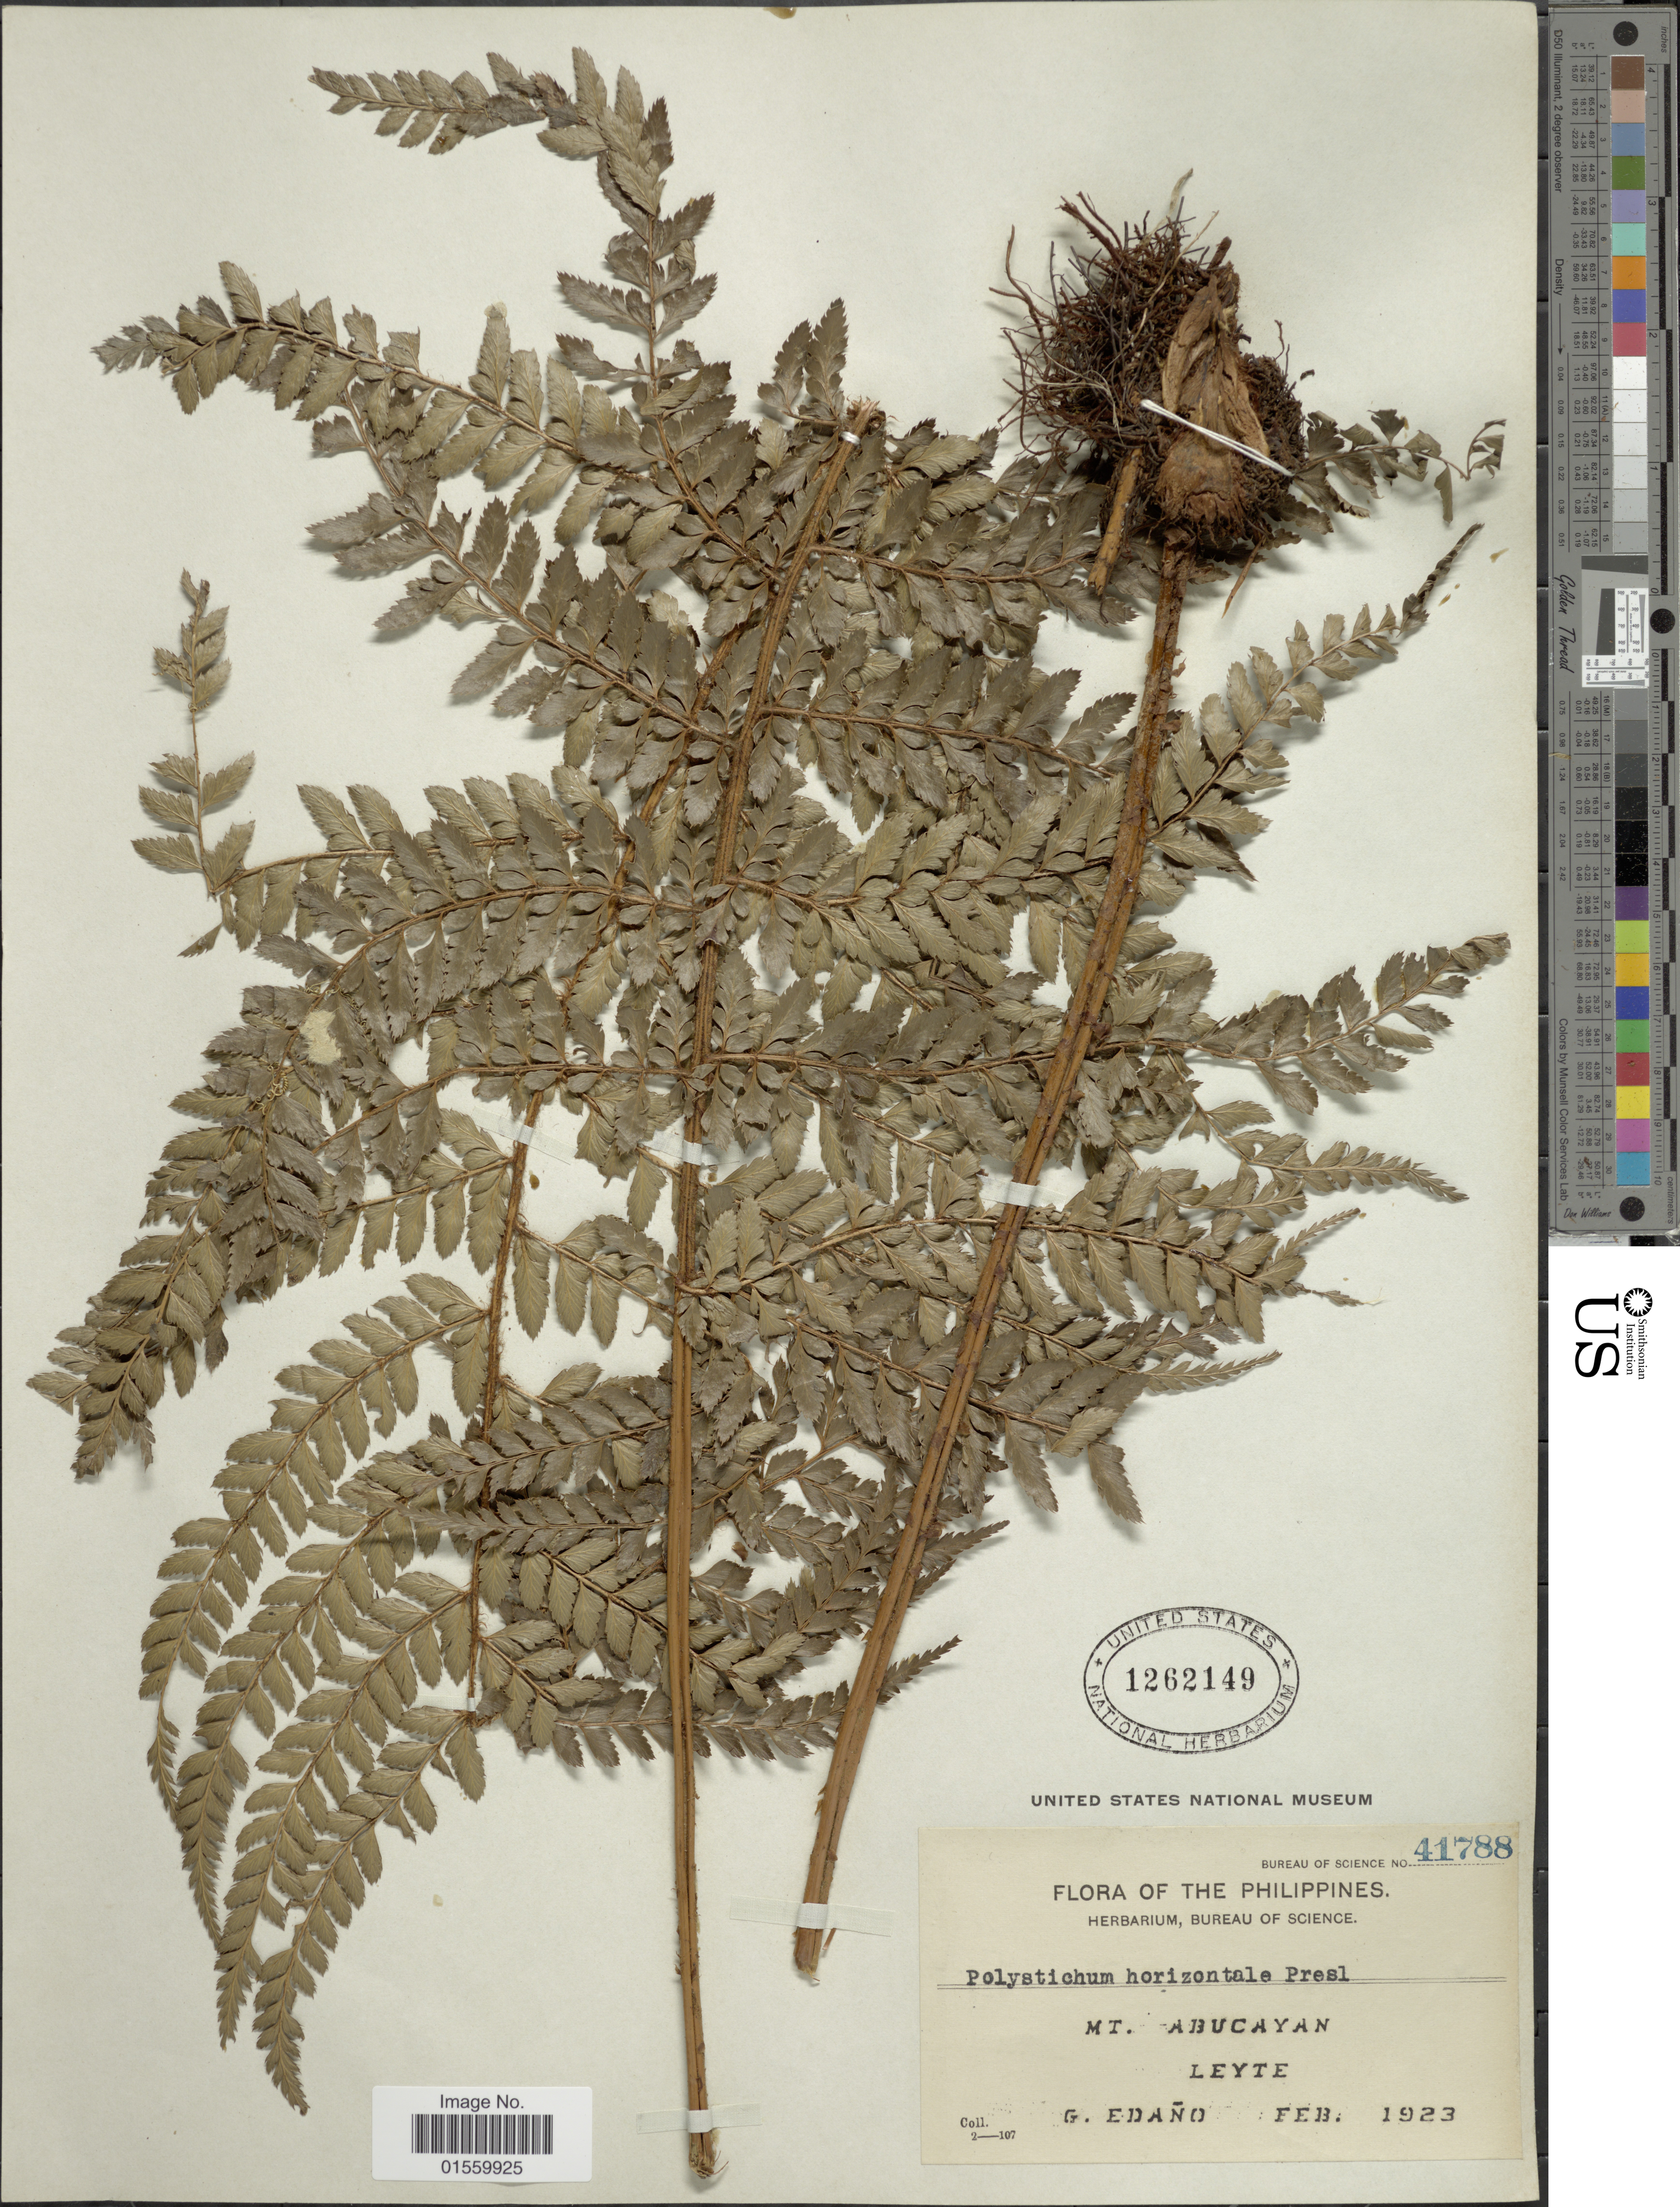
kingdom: Plantae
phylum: Tracheophyta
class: Polypodiopsida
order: Polypodiales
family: Dryopteridaceae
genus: Polystichum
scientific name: Polystichum horizontale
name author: C. Presl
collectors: G. Edaño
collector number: Bureau of Science 41788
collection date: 1923-02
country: Philippines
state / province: Eastern Visayas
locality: Mt. Abucayan, Leyte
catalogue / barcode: US 1262149